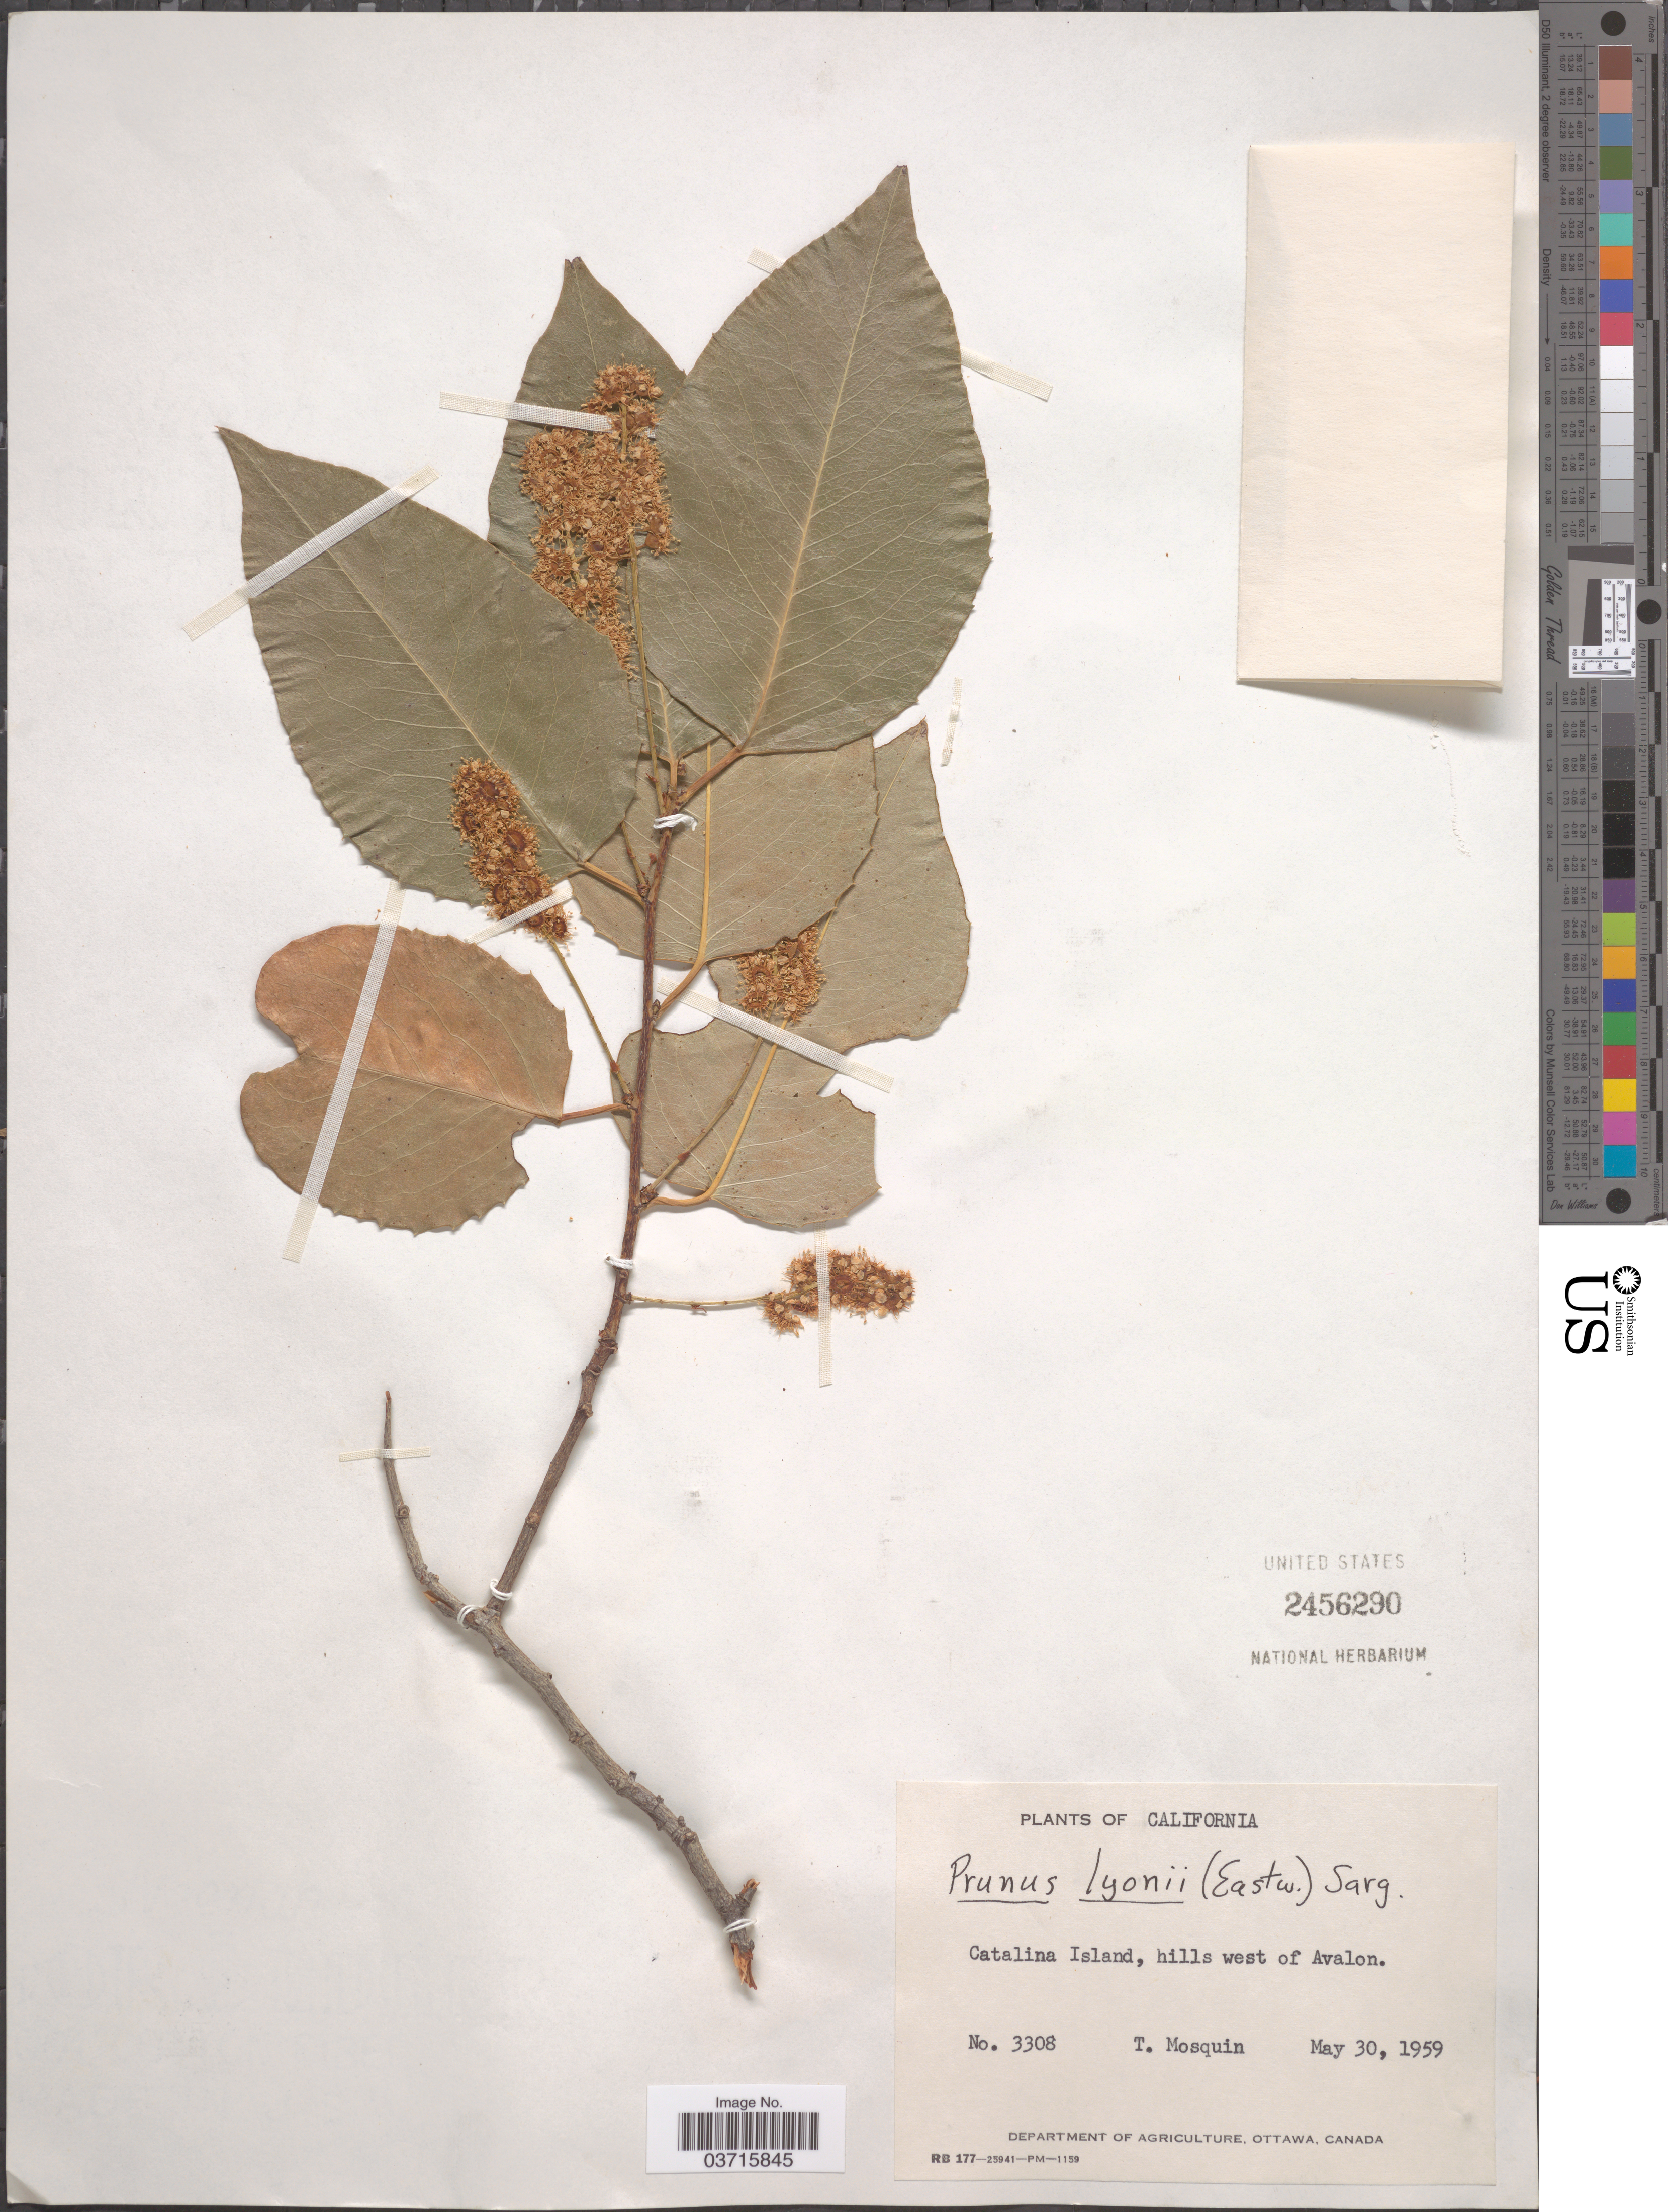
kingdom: Plantae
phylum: Tracheophyta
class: Magnoliopsida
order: Rosales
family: Rosaceae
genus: Prunus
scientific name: Prunus ilicifolia var. occidentalis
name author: K. Brandegee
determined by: Strong, Mark T., (BOT), Smithsonian Institution - National Museum of Natural History (UNITED STATES)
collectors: T. Mosquin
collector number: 3308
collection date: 1959-05-30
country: United States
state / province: California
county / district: Los Angeles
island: Santa Catalina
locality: Catalina Island, hills west of Avalon.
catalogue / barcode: US 2456290